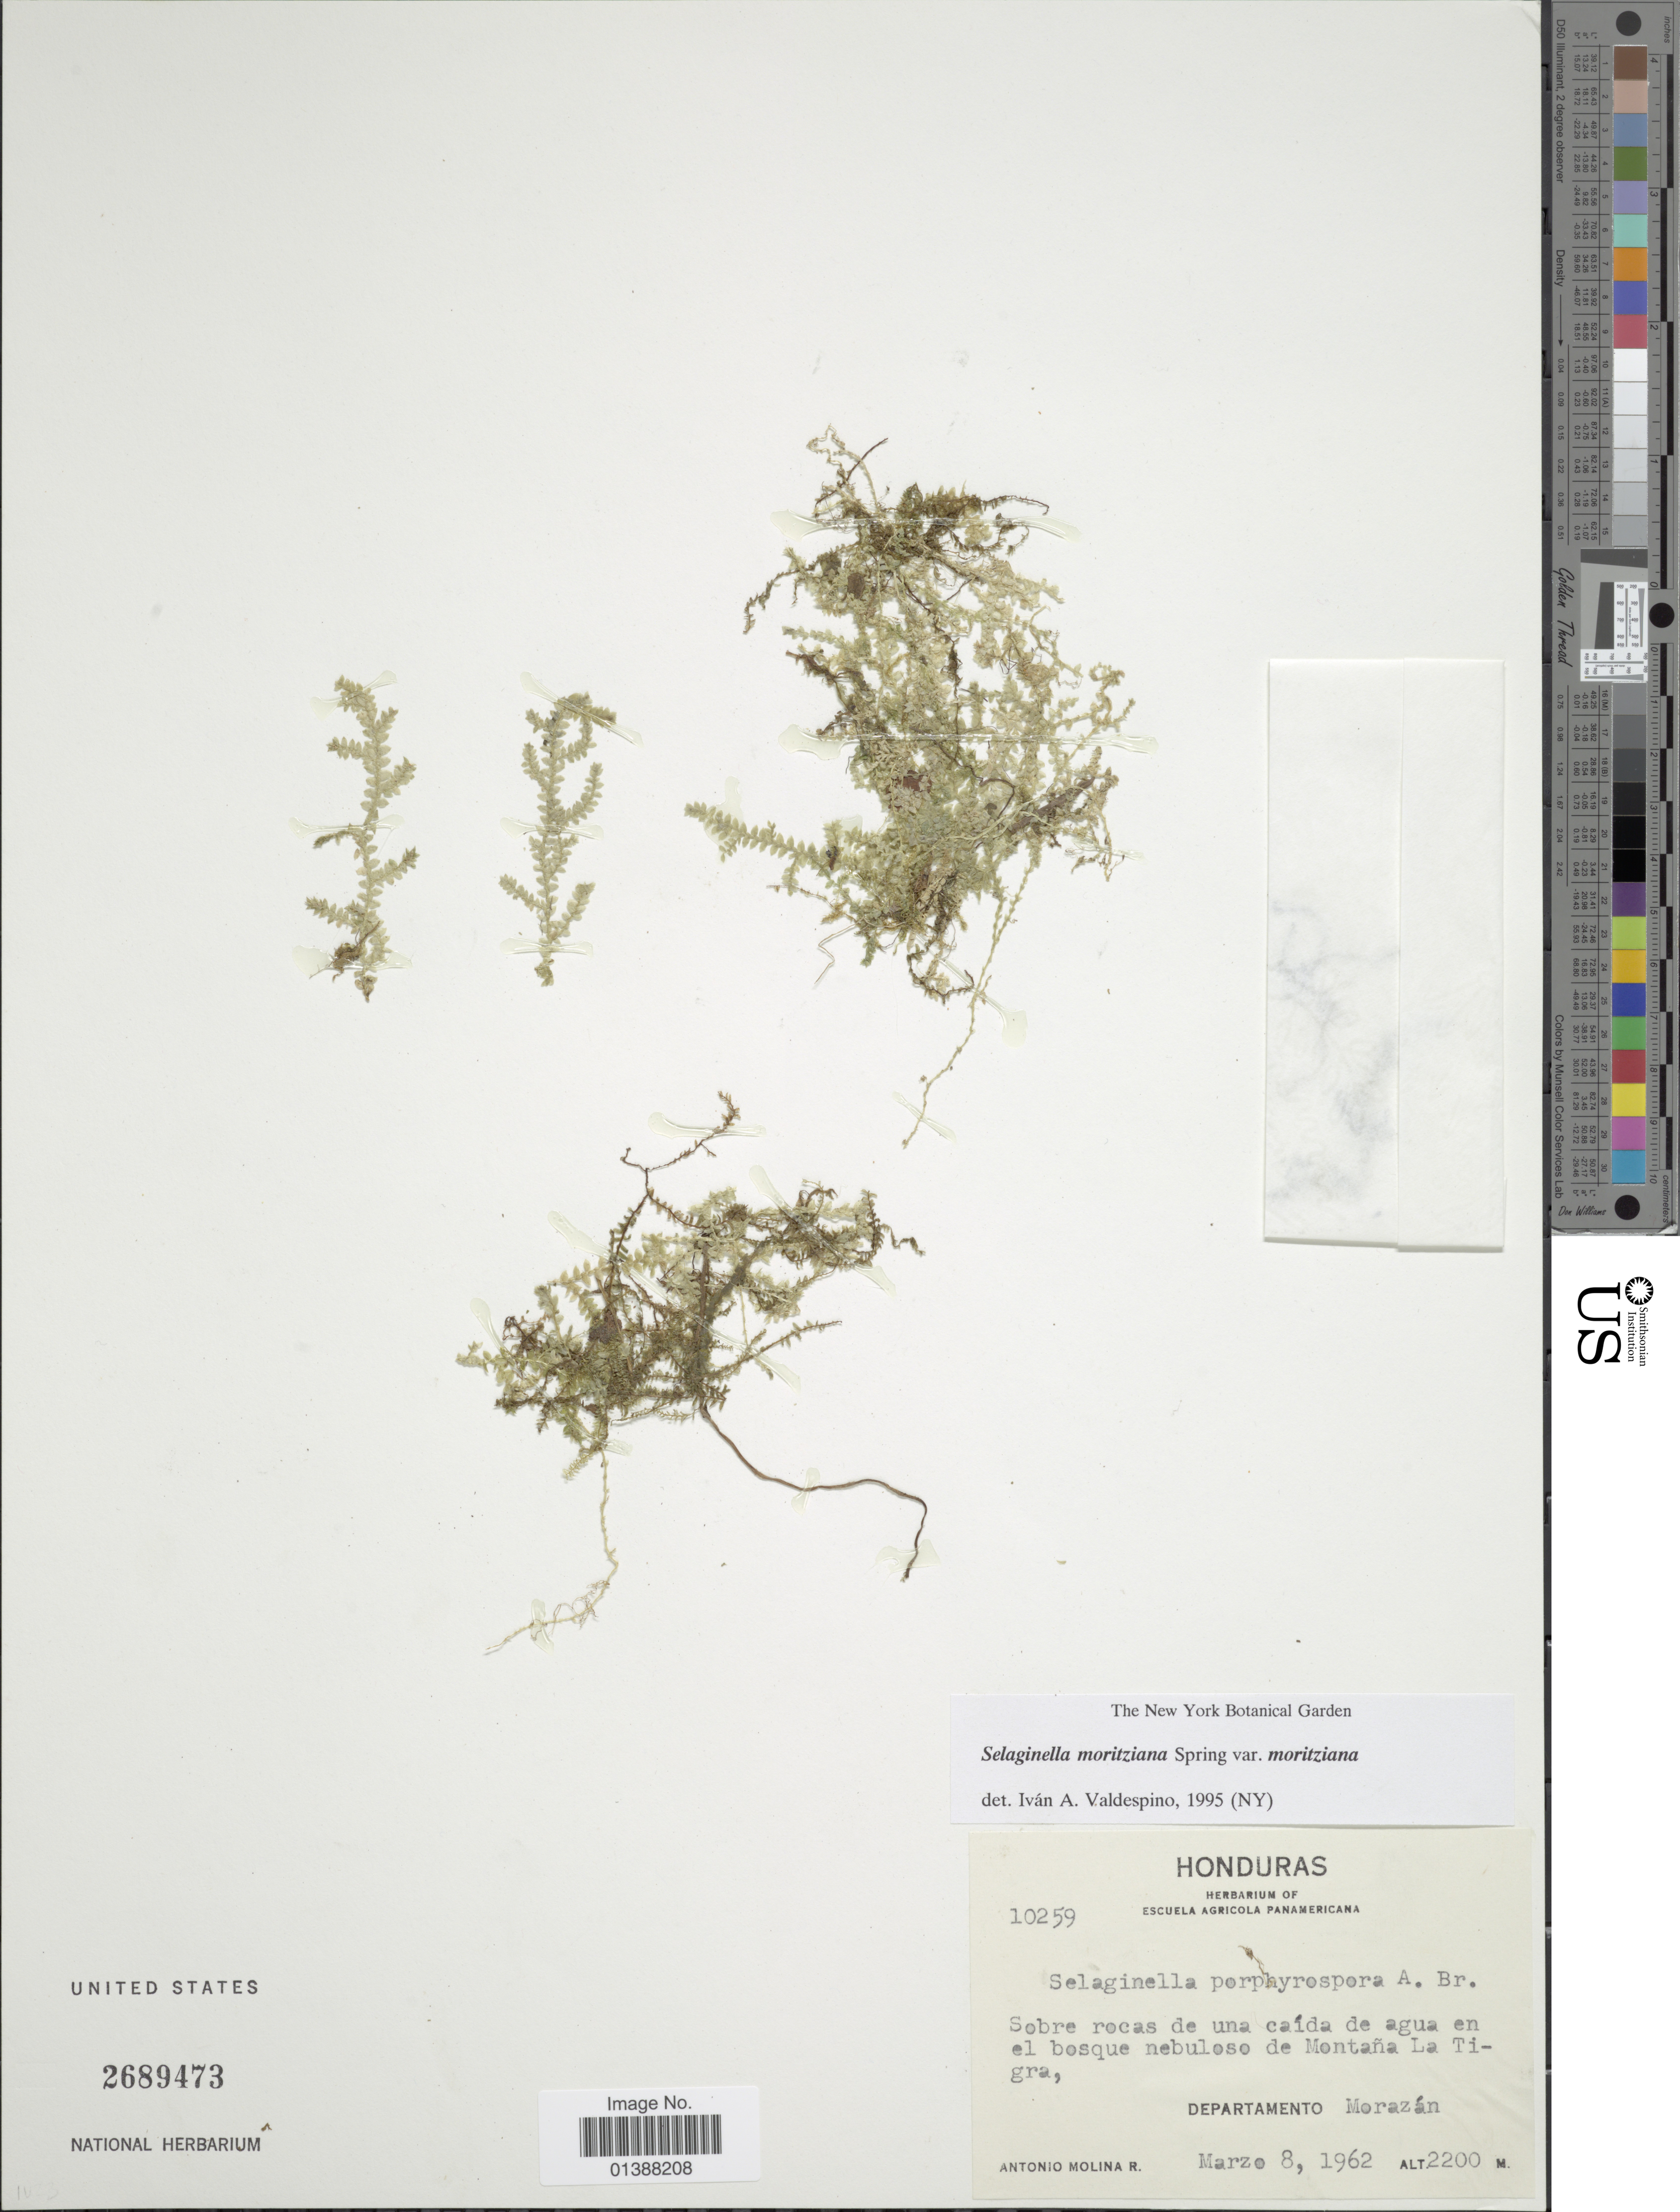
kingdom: Plantae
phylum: Tracheophyta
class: Lycopodiopsida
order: Selaginellales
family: Selaginellaceae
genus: Selaginella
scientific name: Selaginella moritziana var. moritziana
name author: Spring ex Klotzsch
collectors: A. Molina R.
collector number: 10259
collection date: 1962-03-08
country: Honduras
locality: Montaña La Tigra, Departamento Morazán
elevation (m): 2200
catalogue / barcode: US 2689473